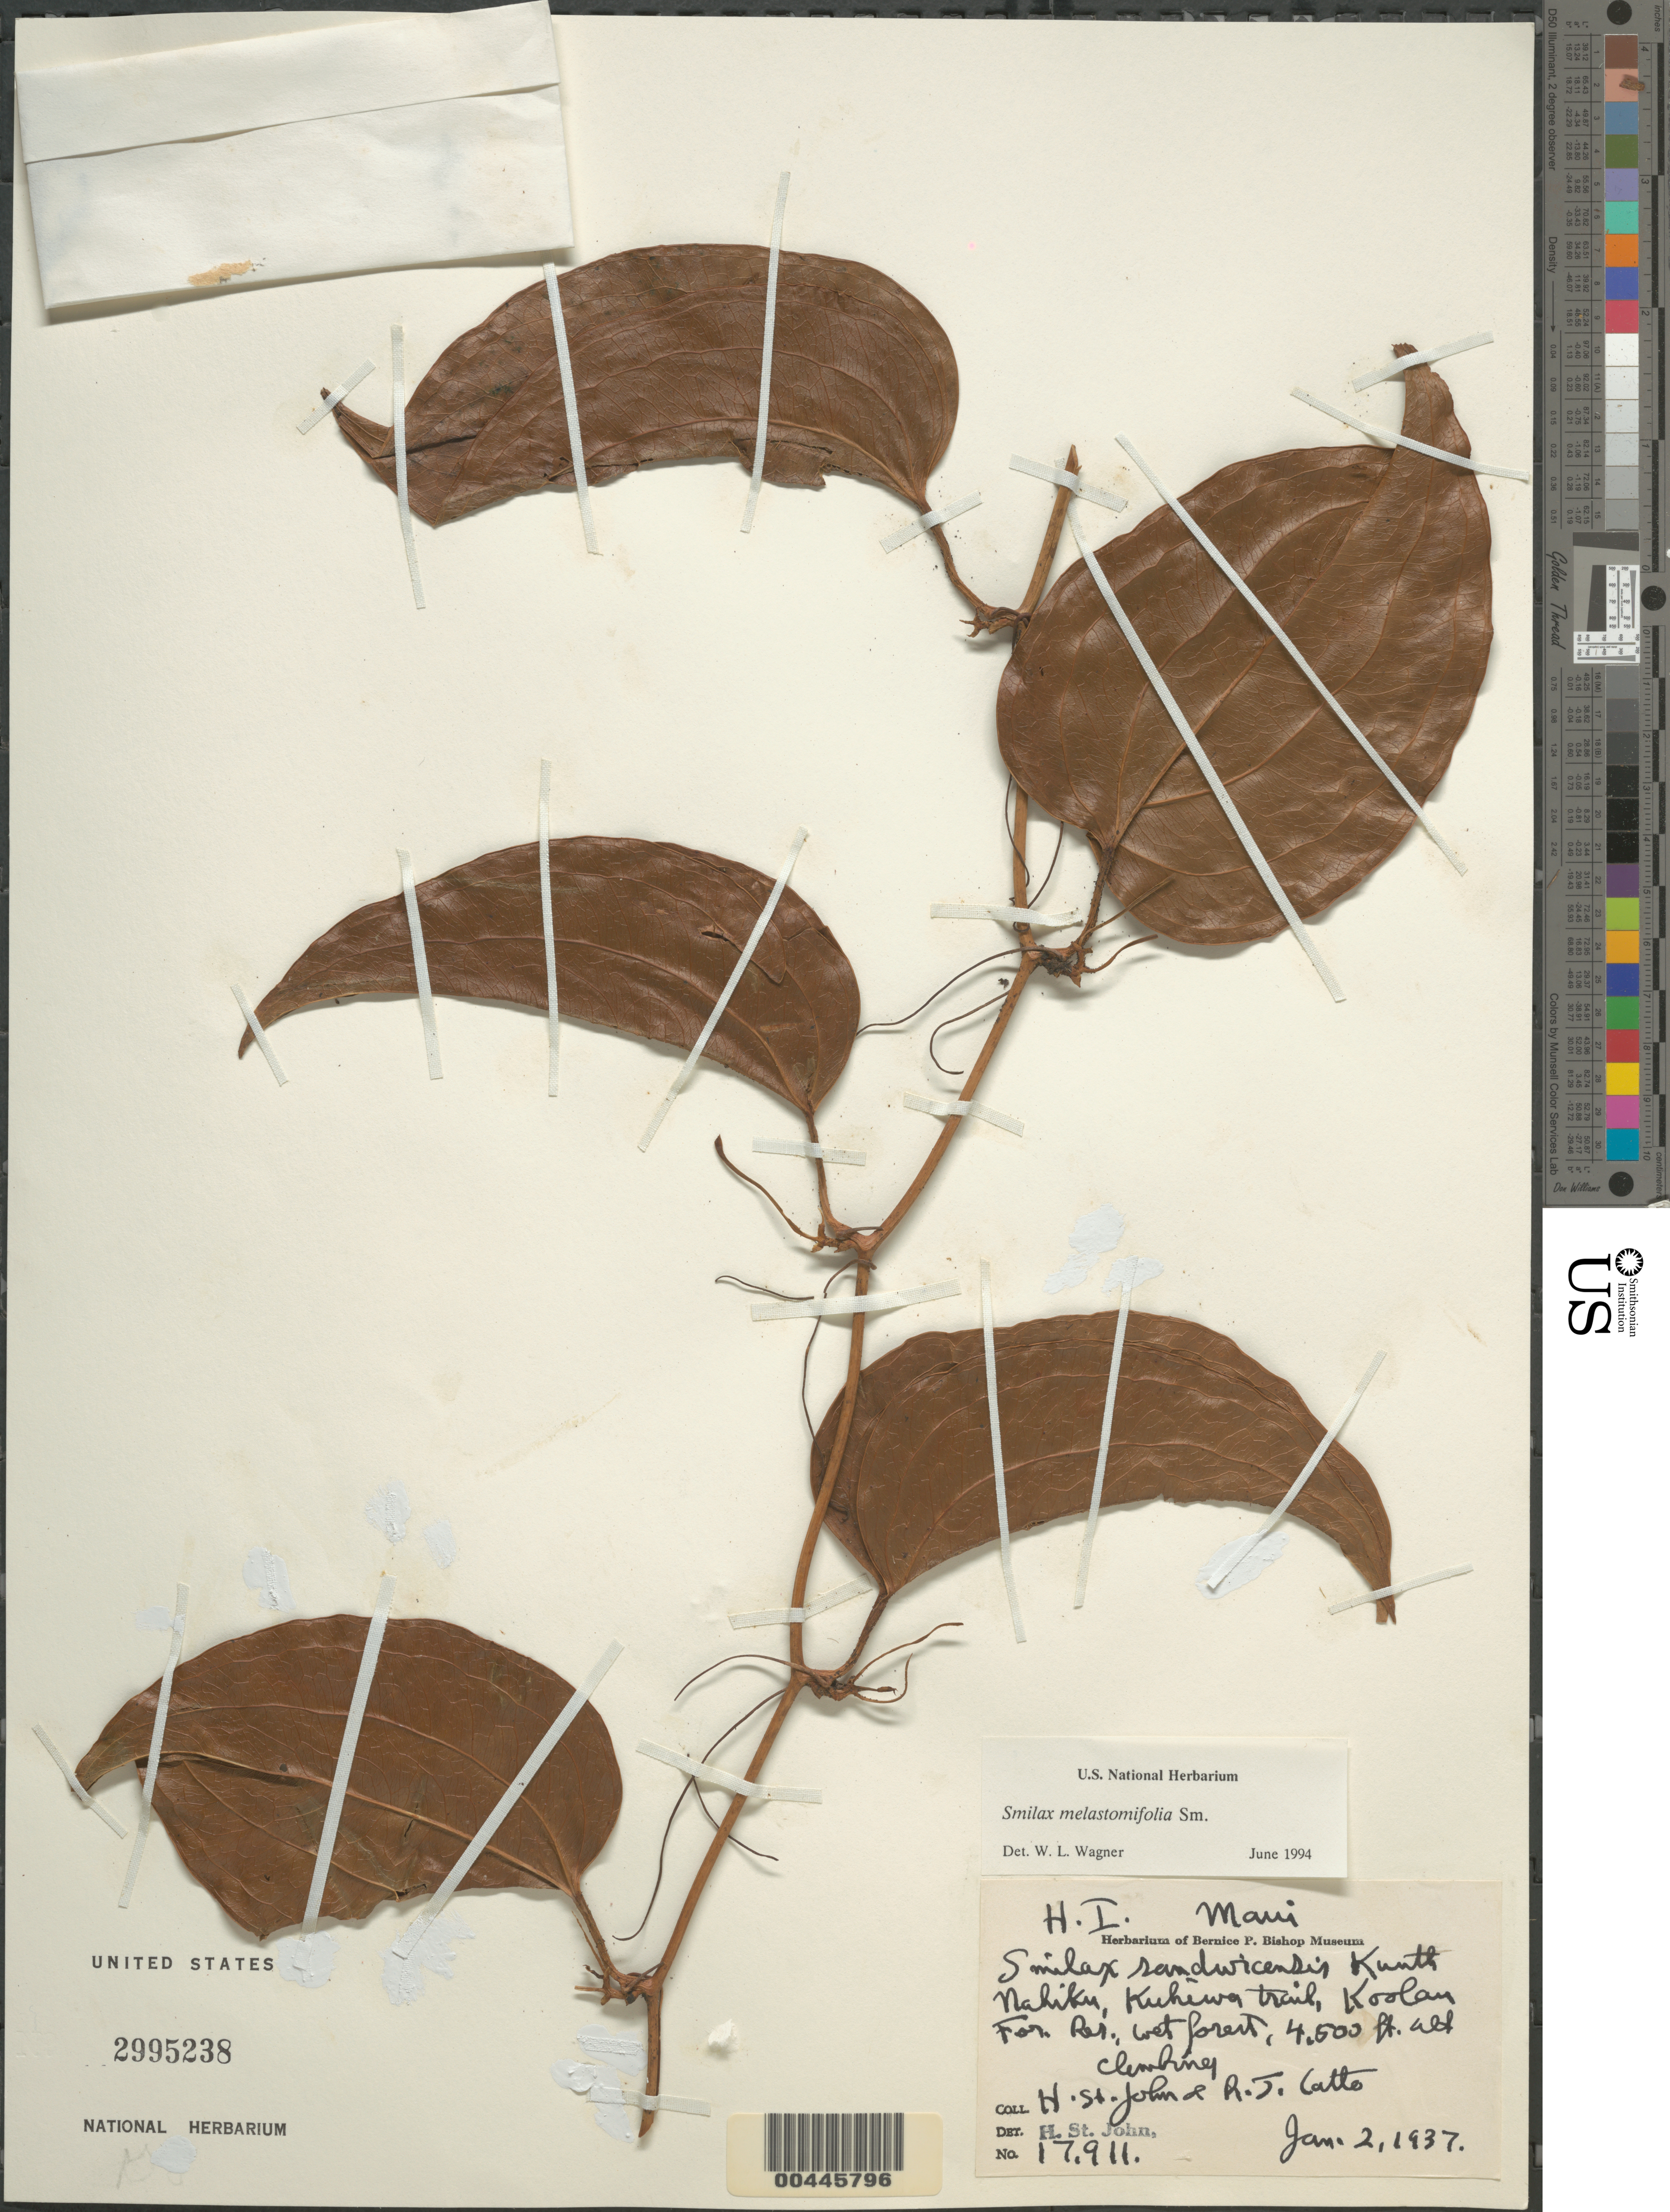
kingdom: Plantae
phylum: Tracheophyta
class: Liliopsida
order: Liliales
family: Smilacaceae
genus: Smilax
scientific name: Smilax melastomifolia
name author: Sm.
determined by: Wagner, W. L., (BOT), Smithsonian Institution - National Museum of Natural History (UNITED STATES)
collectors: H. St. John & R. Catto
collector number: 17911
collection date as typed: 2 Jan 1937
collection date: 1937-01-02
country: United States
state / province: Hawaii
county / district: Maui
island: Maui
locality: Nahiku, Kuhiwa trail, Koolau Forest Reserve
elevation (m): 1372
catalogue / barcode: US 2995238